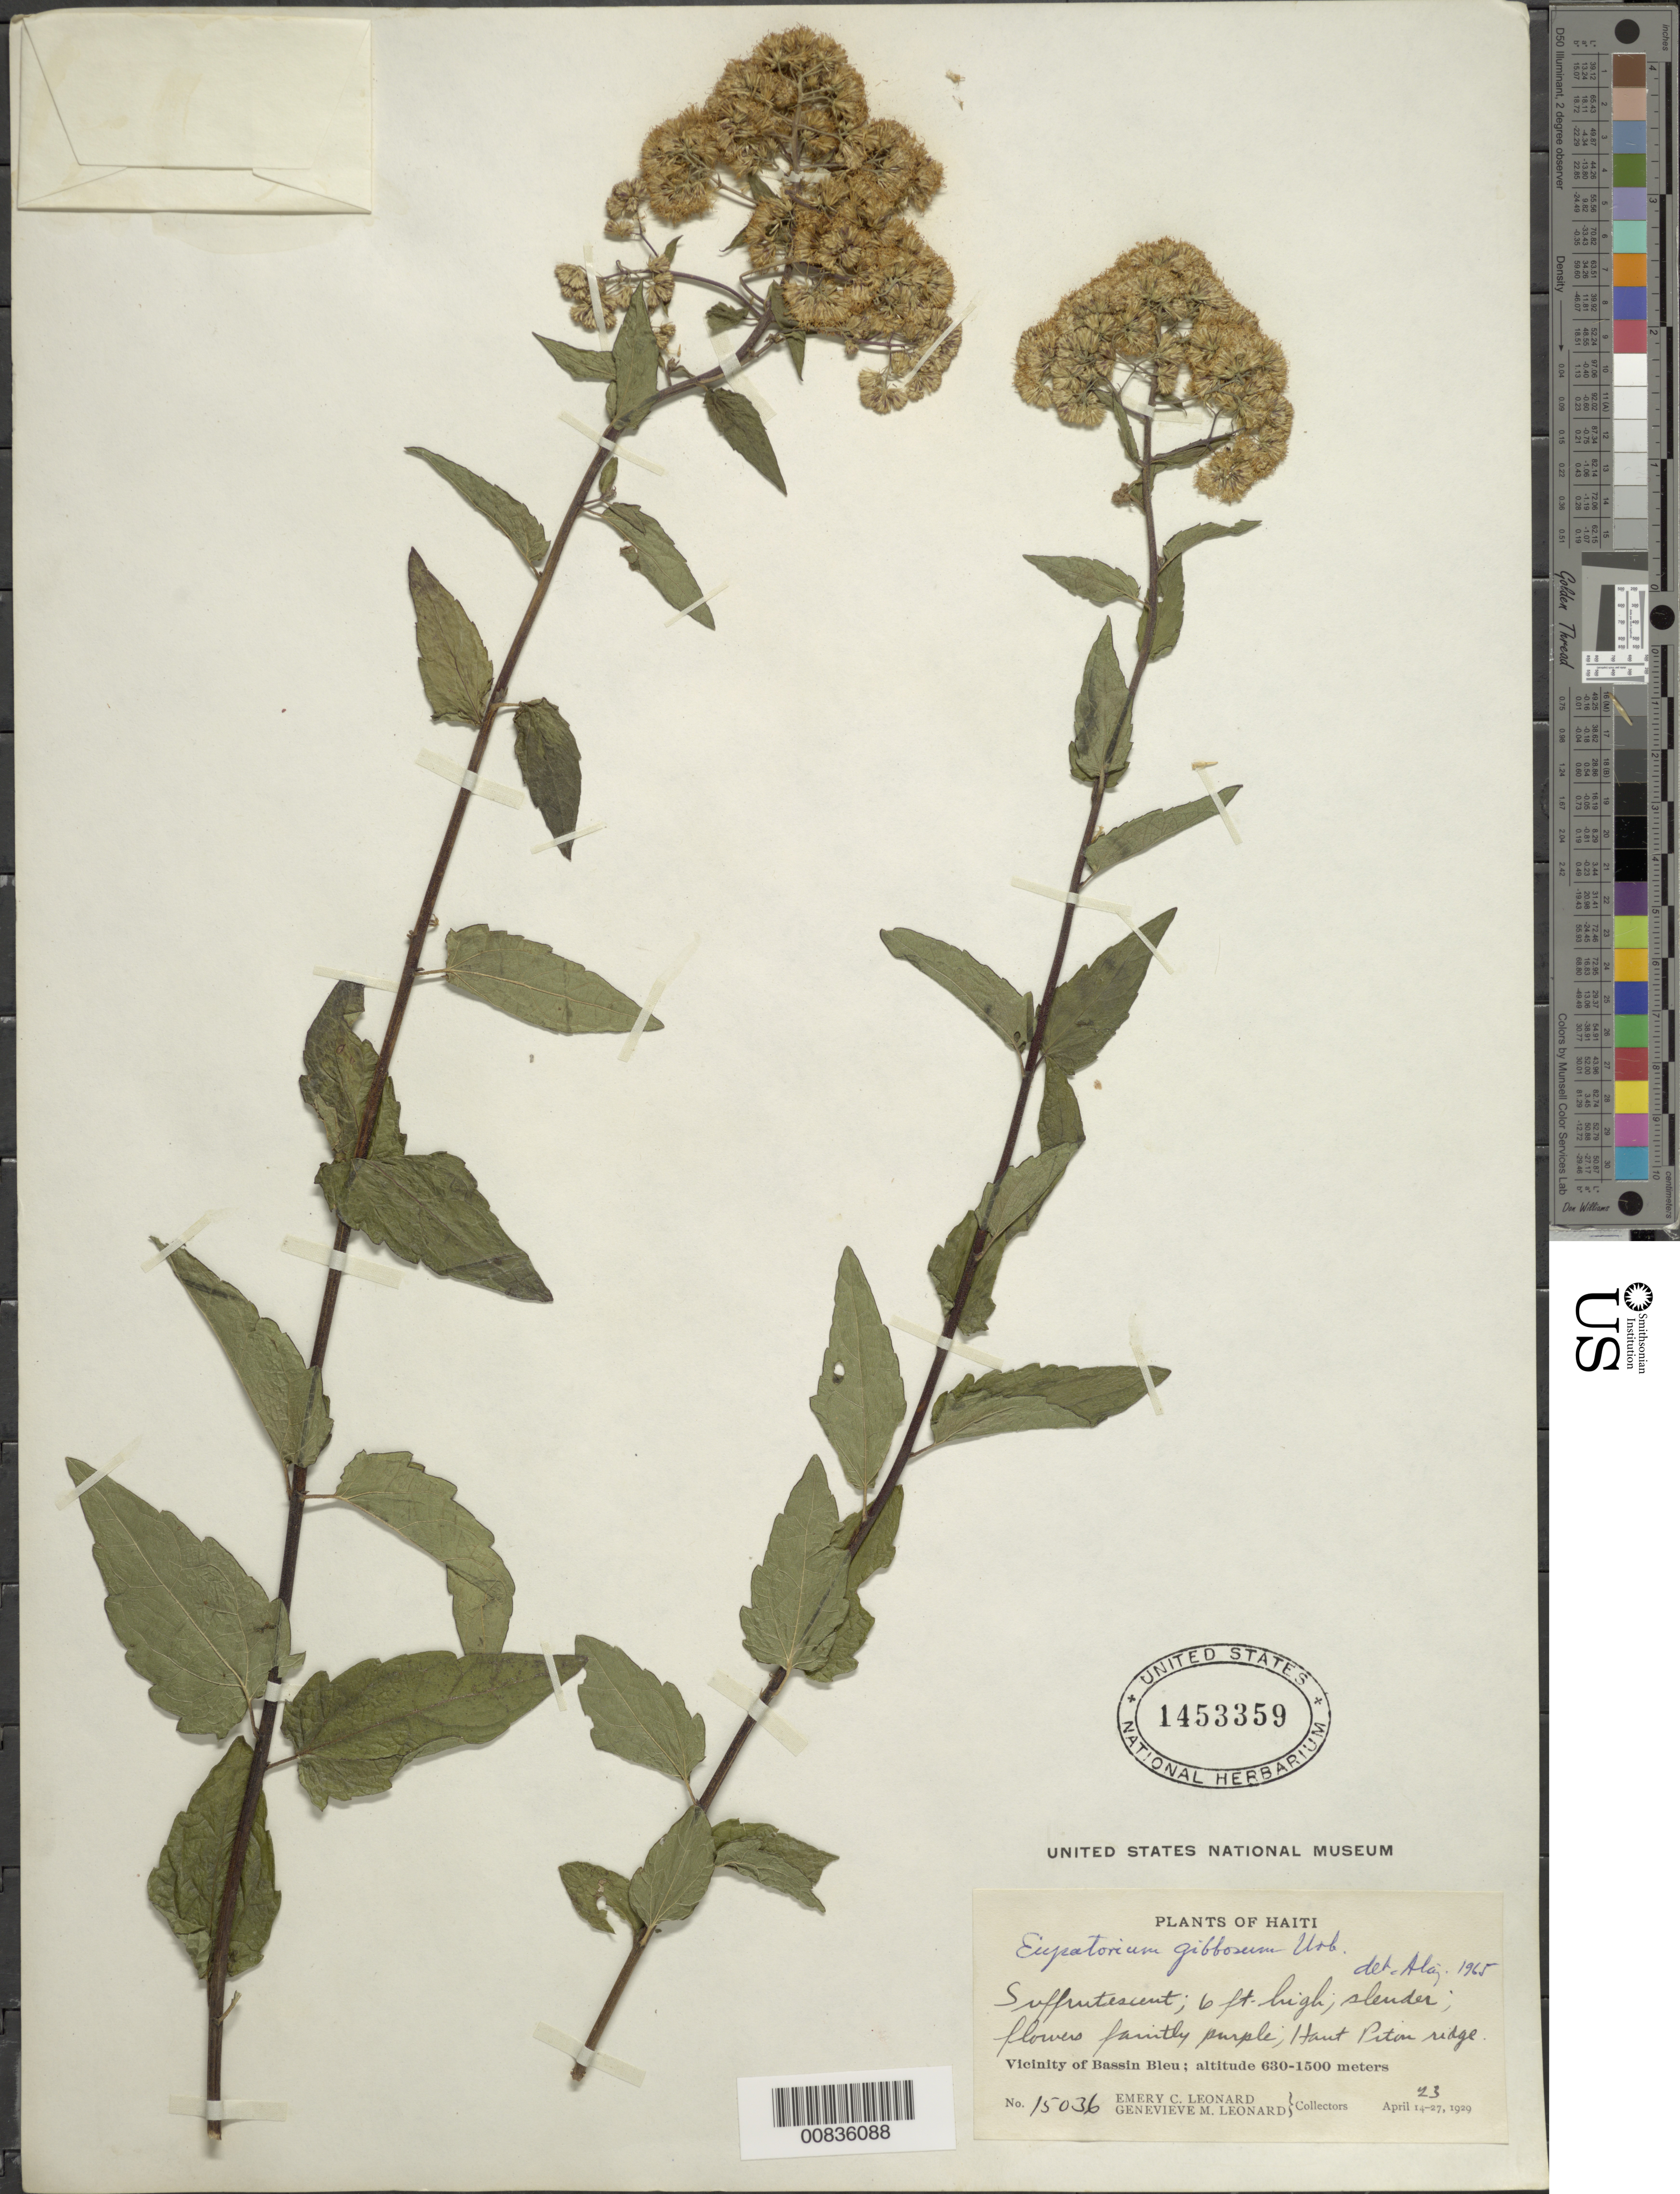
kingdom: Plantae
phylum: Tracheophyta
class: Magnoliopsida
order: Asterales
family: Asteraceae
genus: Koanophyllon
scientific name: Koanophyllon gibbosum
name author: (Urb.) R.M. King & H. Rob.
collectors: E. C. Leonard & G. M. Leonard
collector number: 15036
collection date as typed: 23 Apr 1929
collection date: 1929-04-23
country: Haiti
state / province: Nord-Ouest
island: Hispaniola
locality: Vicinity of Bassin Bleu, Haut Piton Ridge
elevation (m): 630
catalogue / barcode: US 1453359